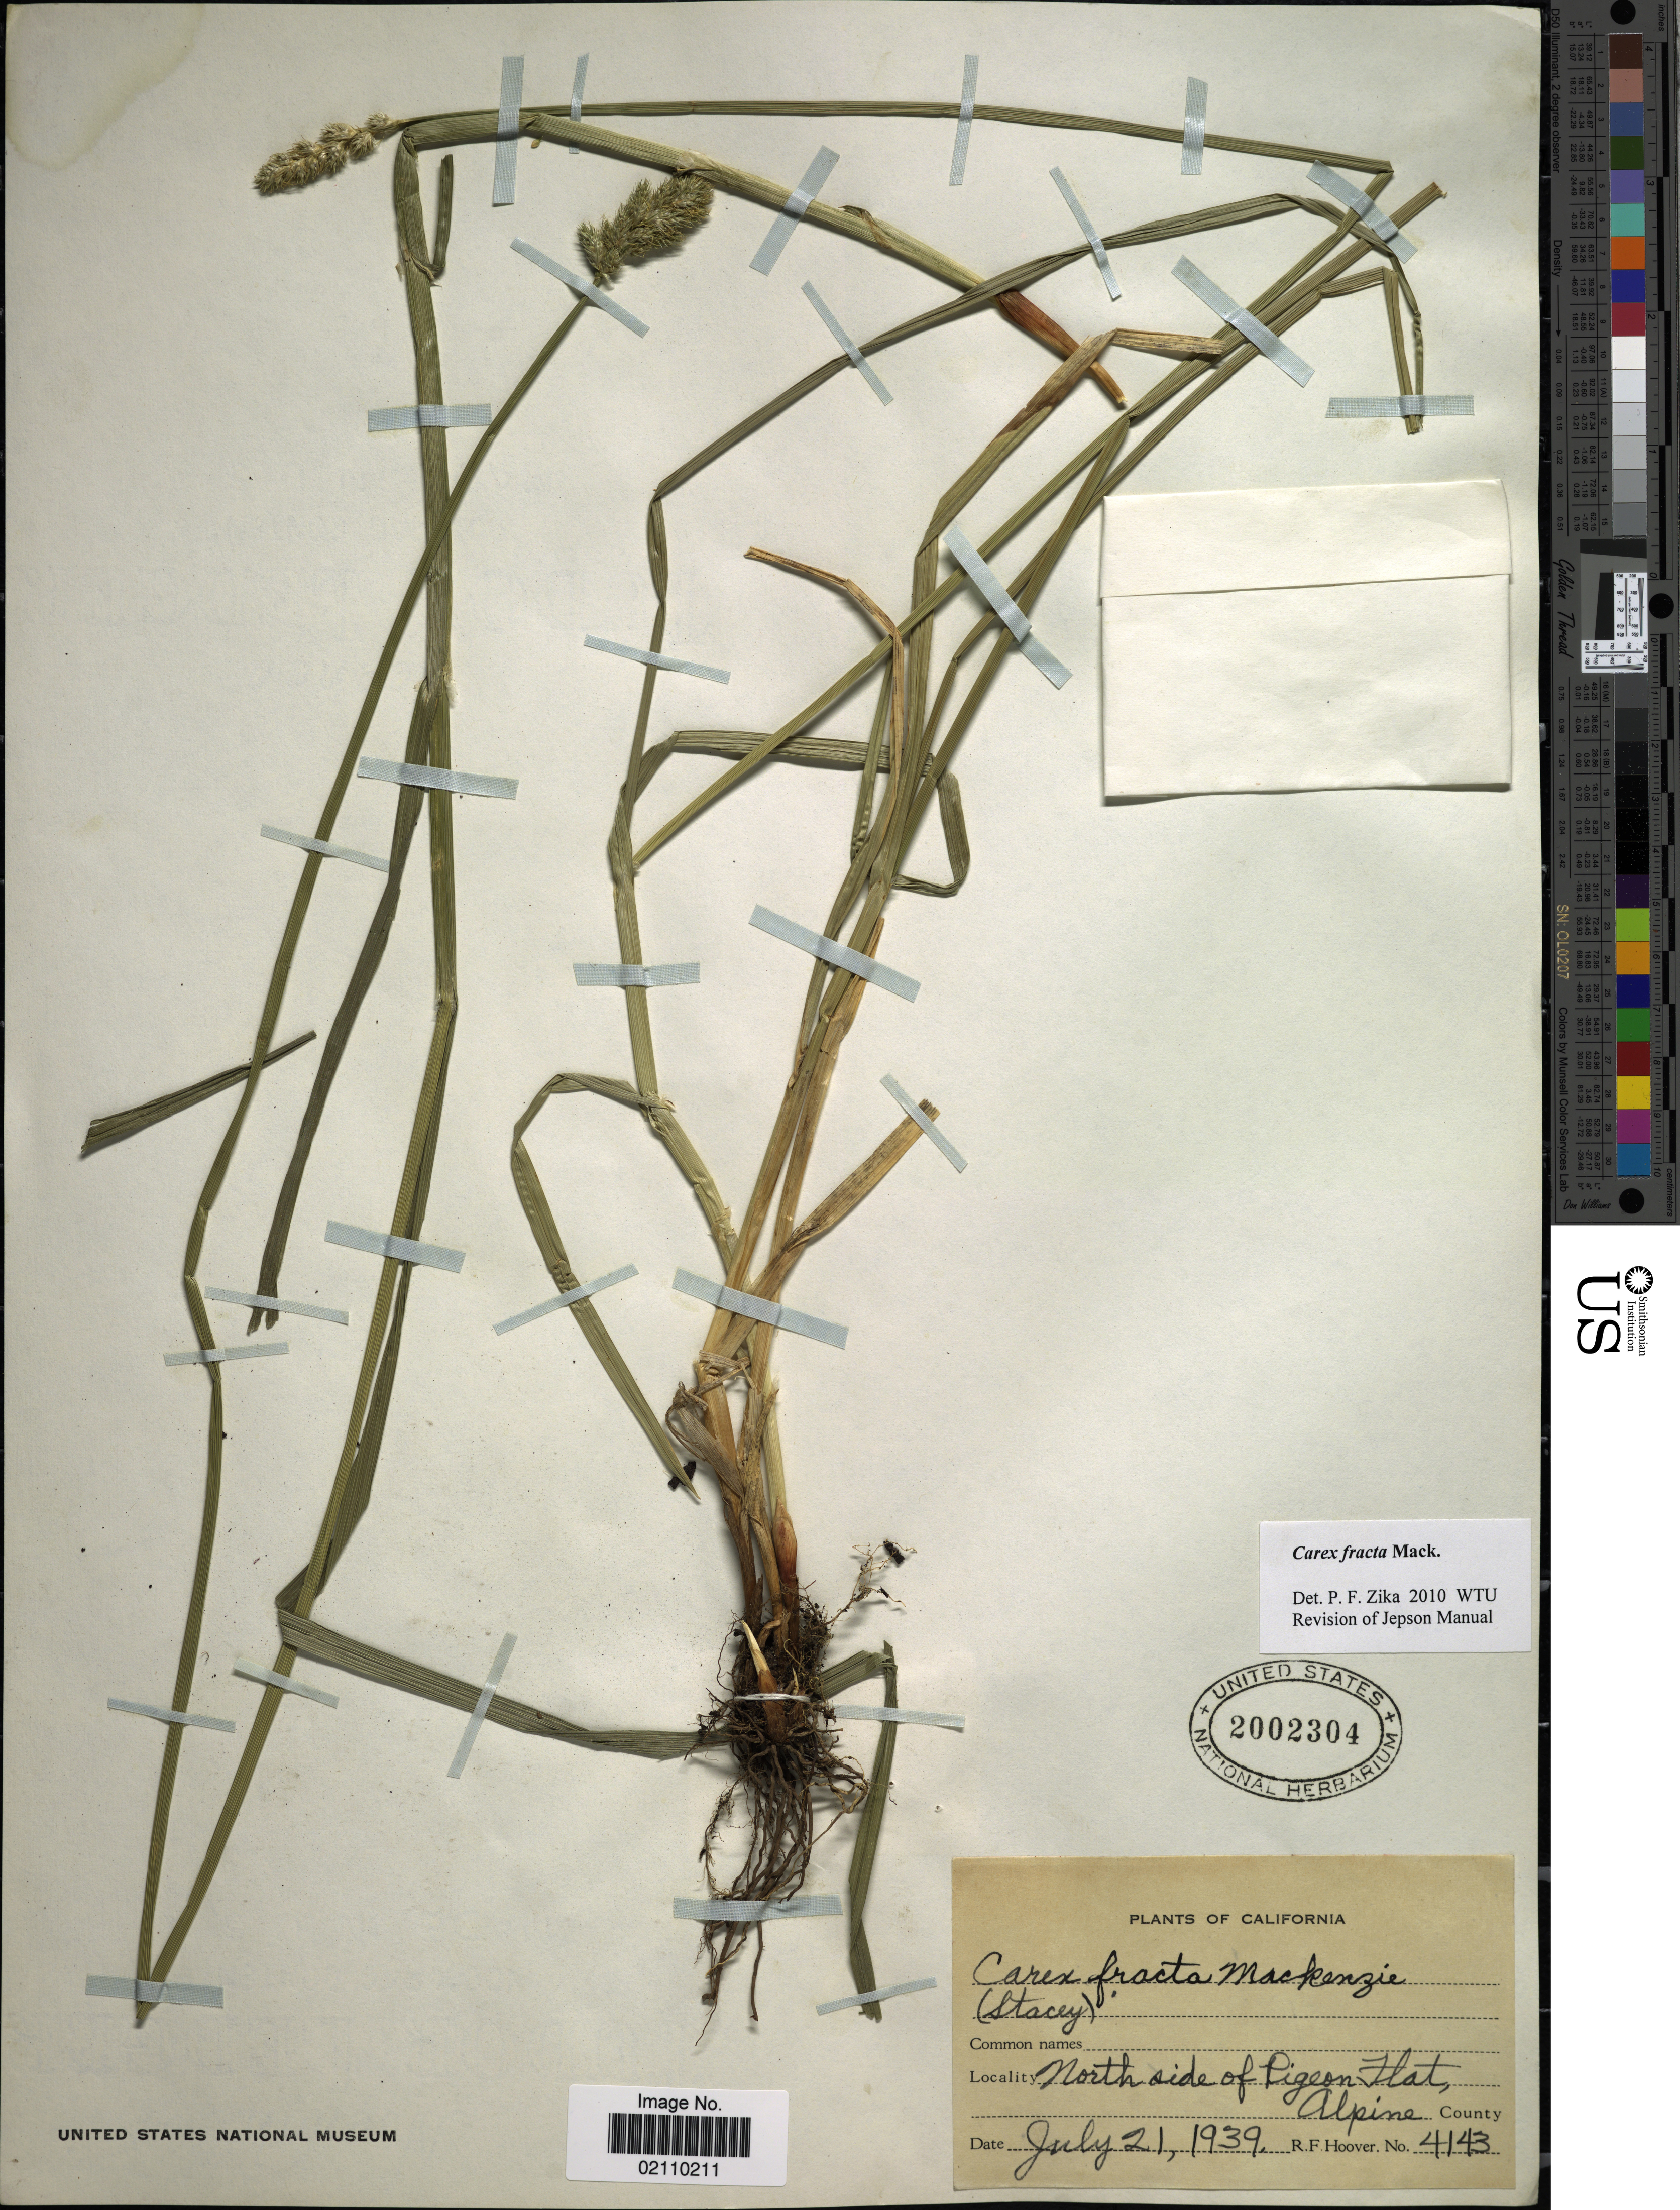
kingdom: Plantae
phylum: Tracheophyta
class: Liliopsida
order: Poales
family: Cyperaceae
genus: Carex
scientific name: Carex fracta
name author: Mack.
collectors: R. F. Hoover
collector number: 4143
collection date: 1939-07-21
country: United States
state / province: California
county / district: Alpine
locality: North side of Pogeon Flat, Alpine County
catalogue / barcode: US 2002304